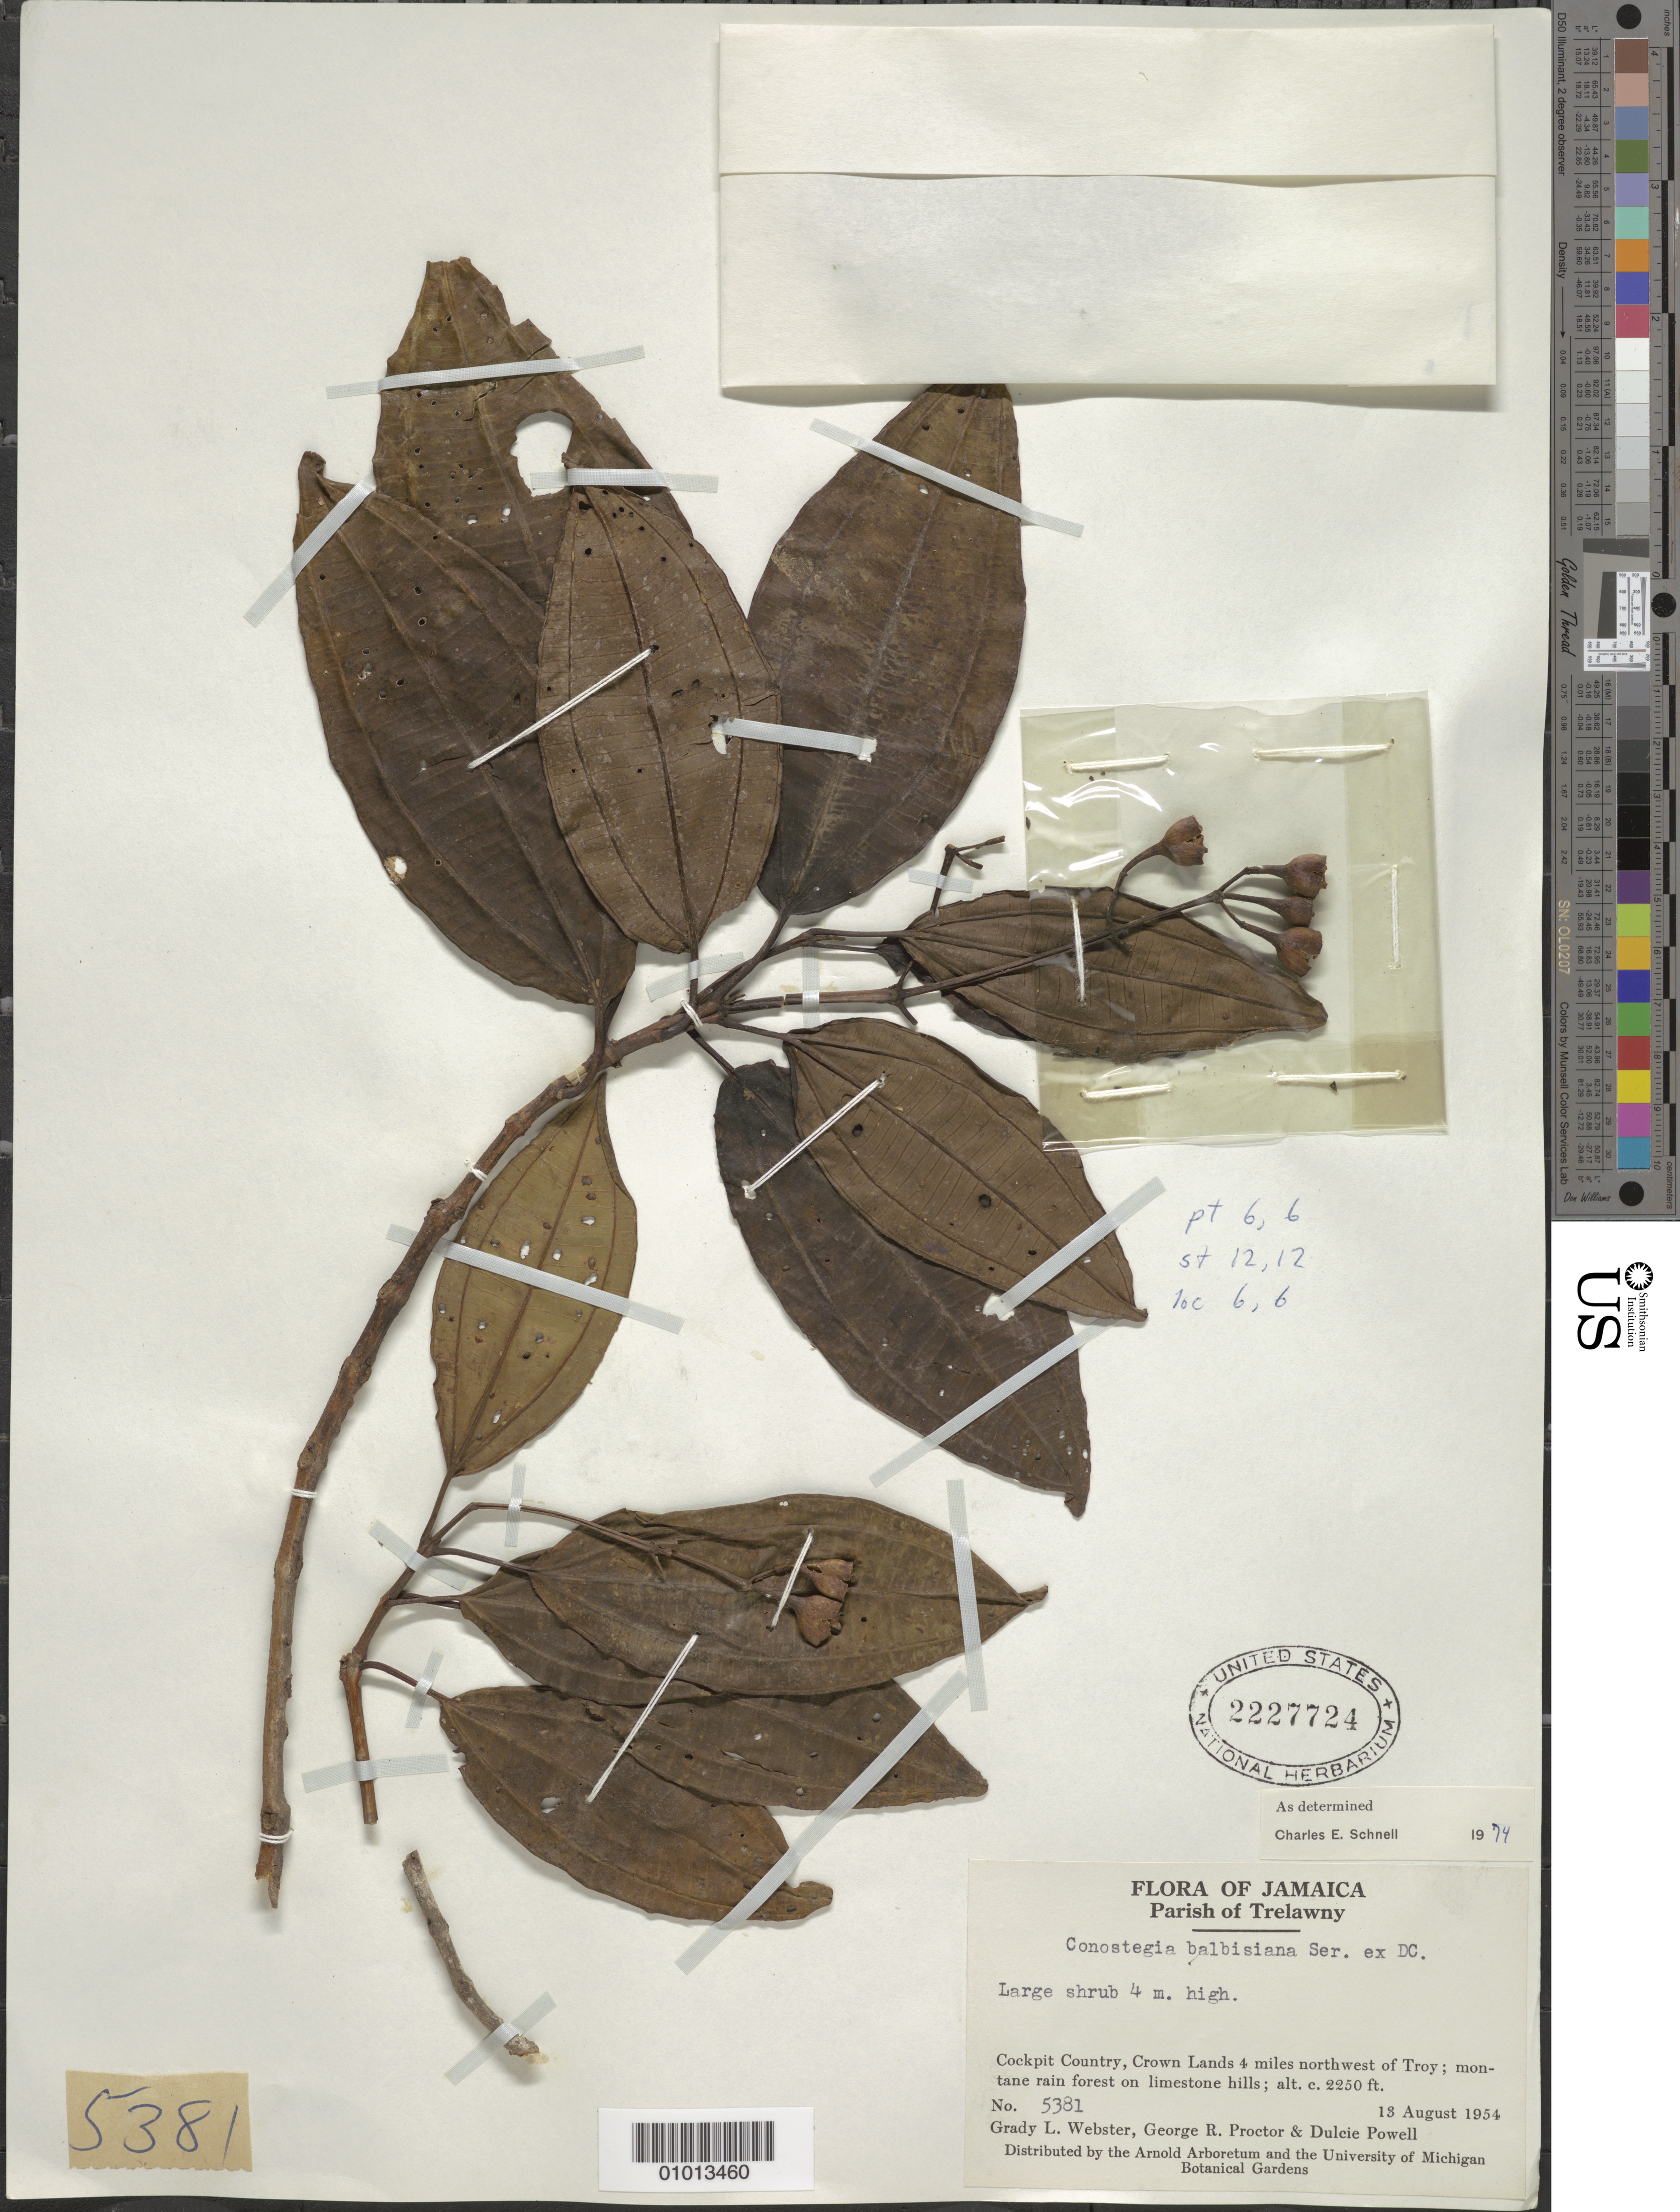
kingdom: Plantae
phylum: Tracheophyta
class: Magnoliopsida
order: Myrtales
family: Melastomataceae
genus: Conostegia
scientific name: Conostegia balbisiana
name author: Ser. ex DC.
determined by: Schnell, C. E.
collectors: G. L. Webster, G. R. Proctor & D. Powell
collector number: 5381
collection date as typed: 13 Aug 1954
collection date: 1954-08-13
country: Jamaica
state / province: Trelawny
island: Jamaica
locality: Cockpit Country, Crown Lands 4 miles northwest of Troy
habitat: Montane rainforest on limestone hills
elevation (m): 686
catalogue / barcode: US 2227724